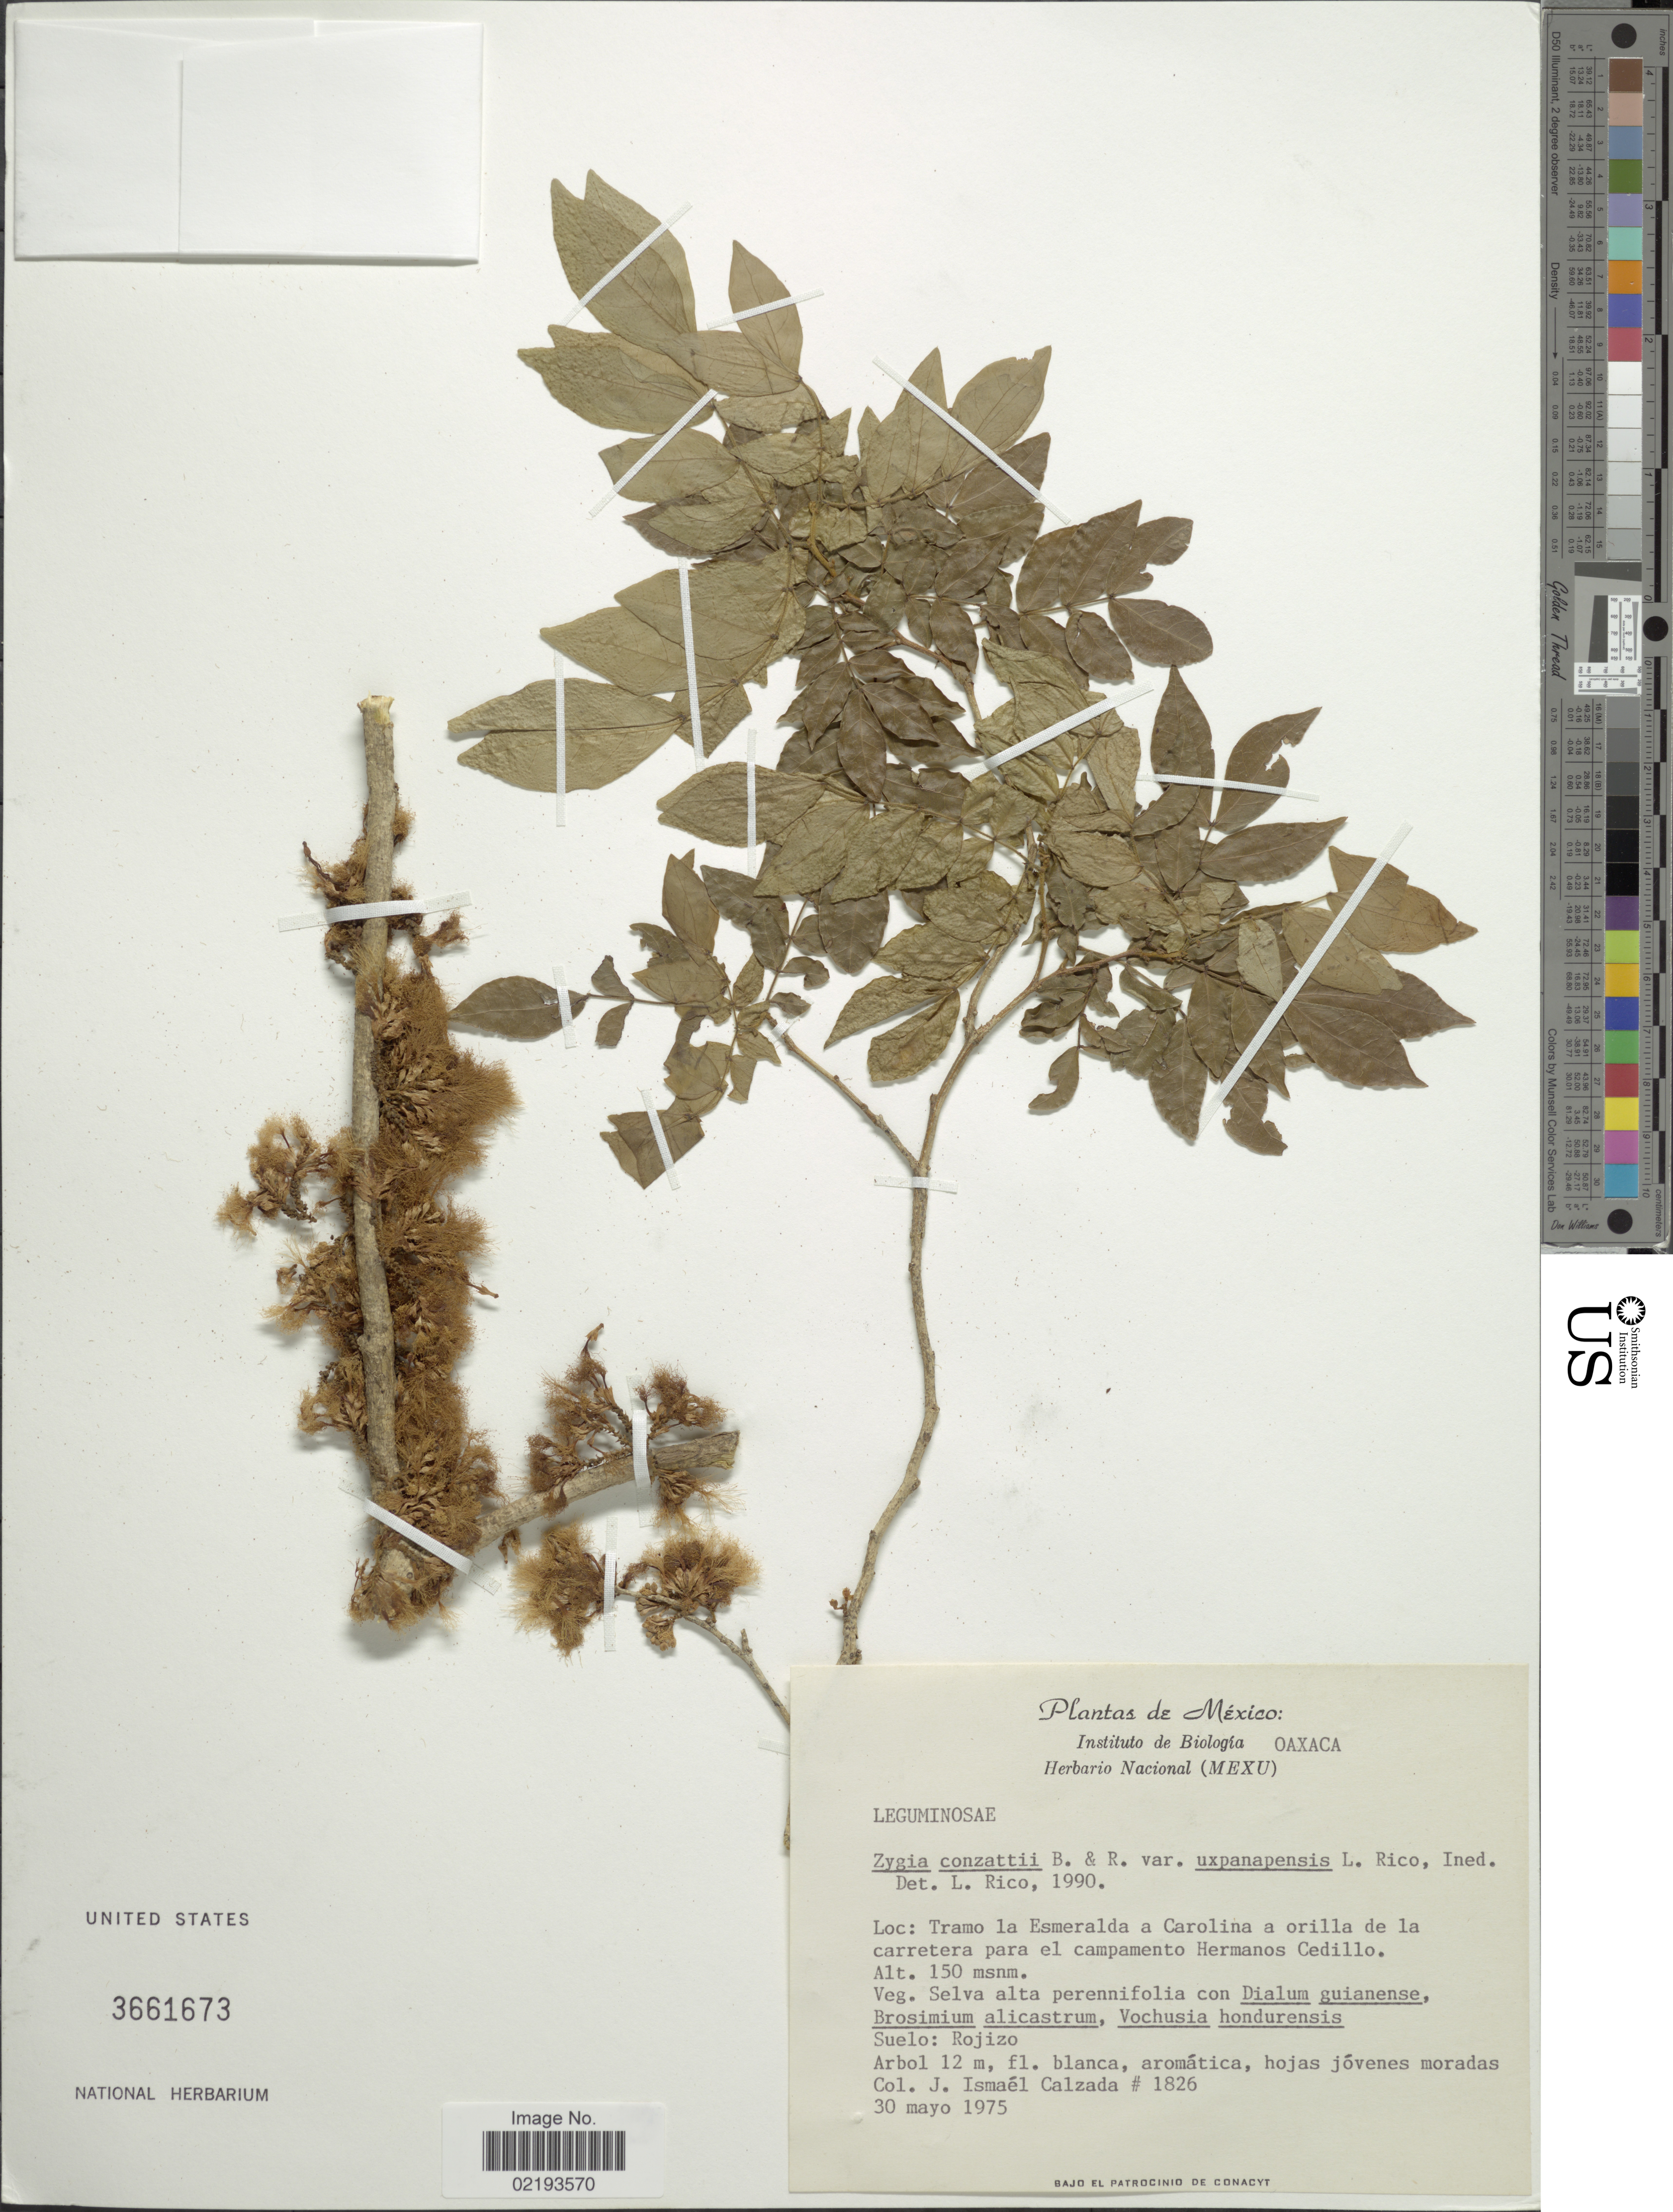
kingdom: Plantae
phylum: Tracheophyta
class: Magnoliopsida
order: Fabales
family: Fabaceae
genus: Zygia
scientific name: Zygia conzattii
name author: (Standl.) Britton & Rose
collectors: J. I. Calzada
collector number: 1826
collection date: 1975-05-30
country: Mexico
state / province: Oaxaca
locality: Tramo la Esmeralda a Carolina a orilla de la carretera para el campamento Hermanos Cedillo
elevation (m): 150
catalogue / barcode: US 3661673